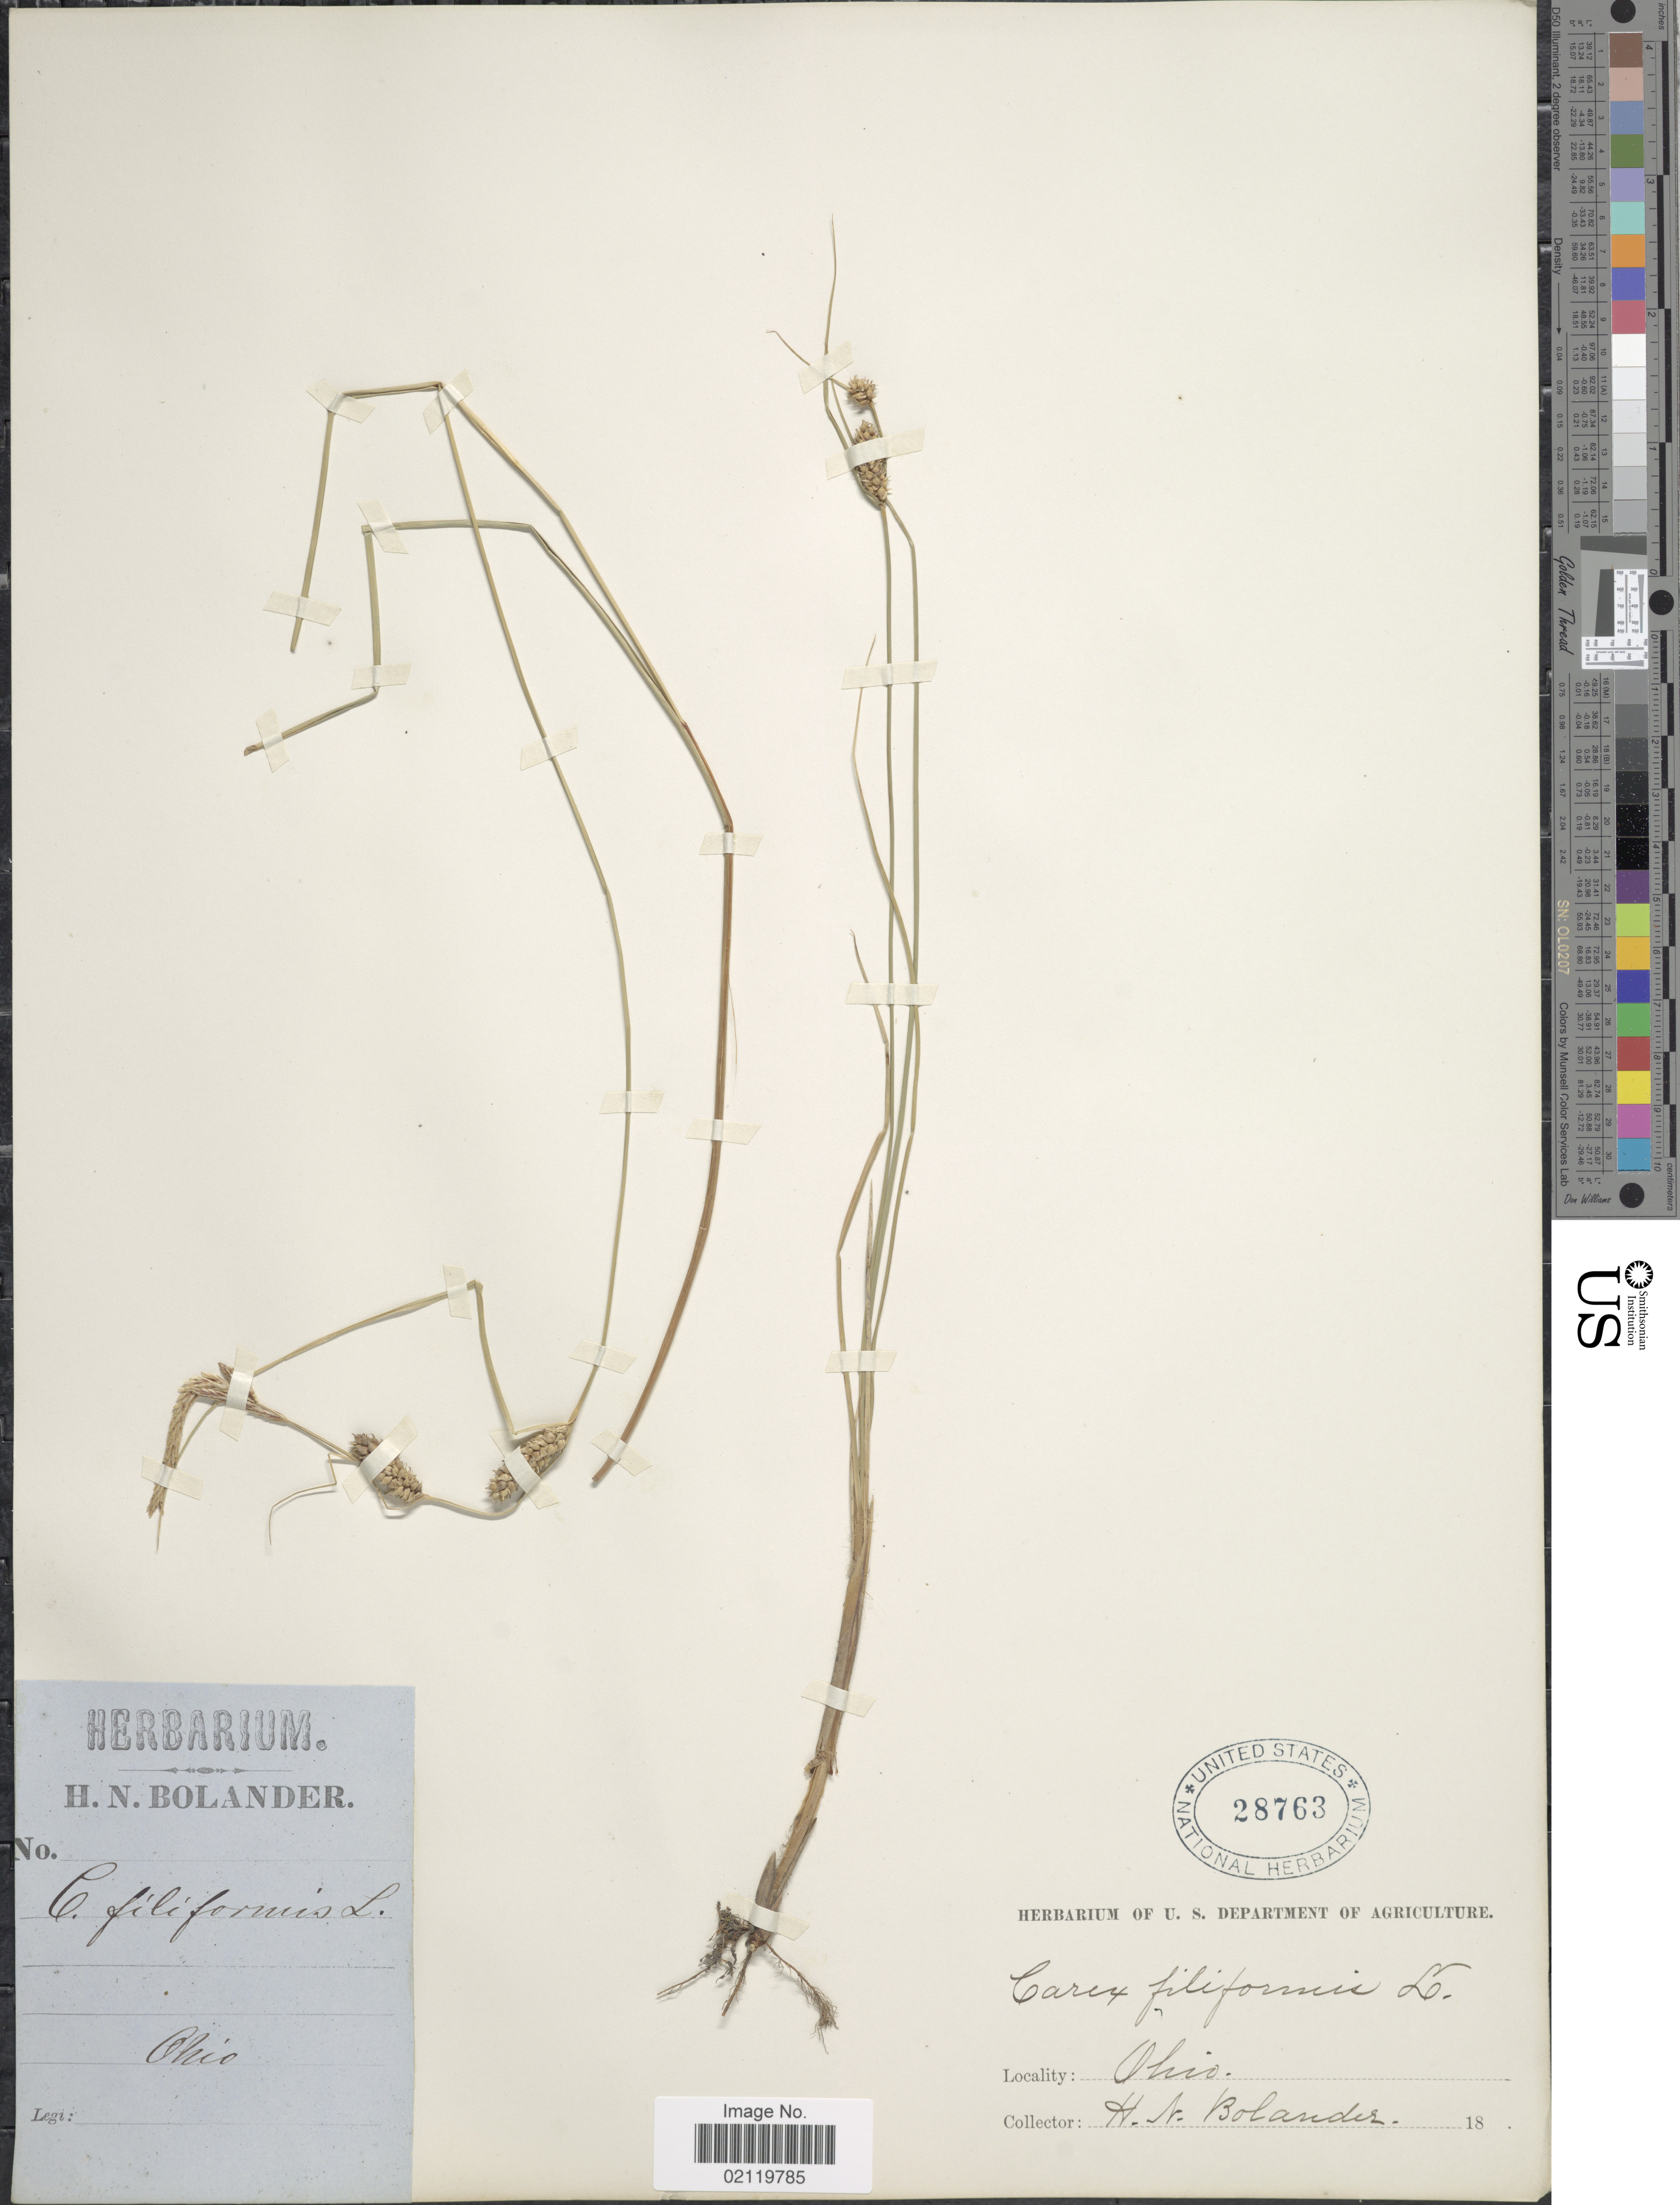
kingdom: Plantae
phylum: Tracheophyta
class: Liliopsida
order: Poales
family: Cyperaceae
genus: Carex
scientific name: Carex lasiocarpa var. americana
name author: Fernald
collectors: H. Bolander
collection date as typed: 18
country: United States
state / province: Ohio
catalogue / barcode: US 28763